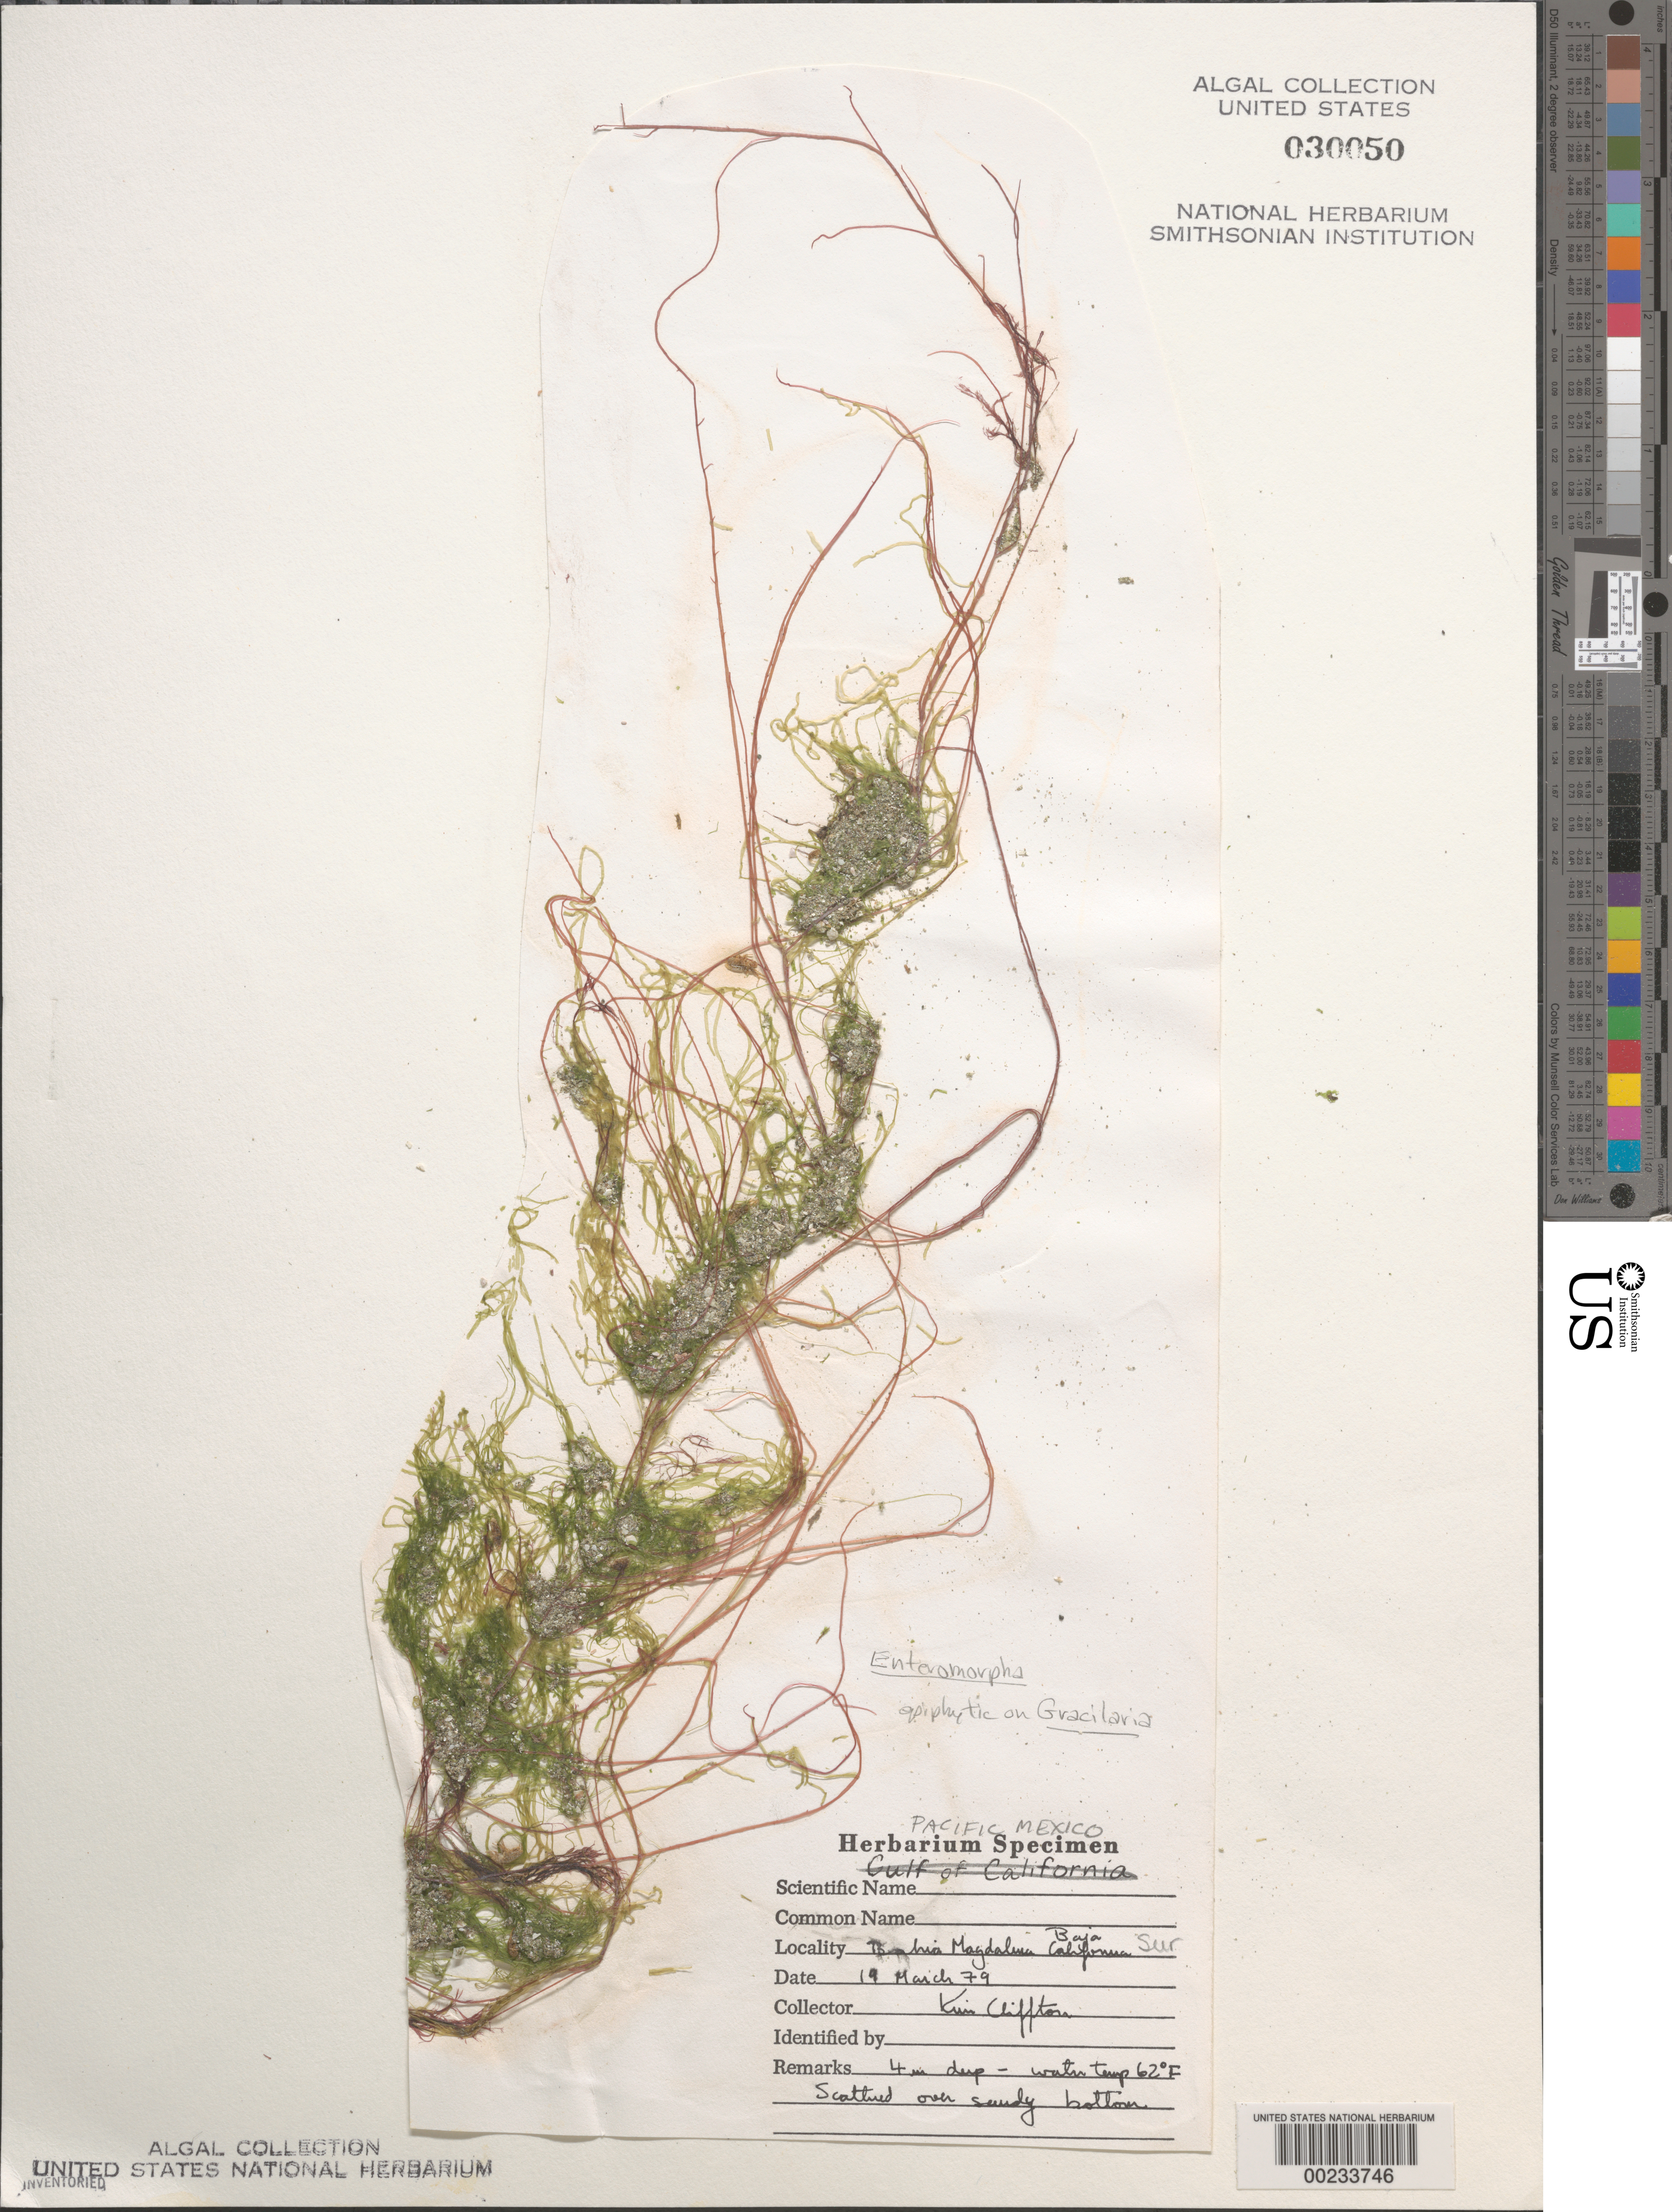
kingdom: Plantae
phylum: Chlorophyta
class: Ulvophyceae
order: Ulvales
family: Ulvaceae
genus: Ulva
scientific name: Ulva sp.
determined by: Algae name updating Project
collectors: K. Cliffton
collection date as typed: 19 Mar 1979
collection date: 1979-03-19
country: Mexico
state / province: Baja California Sur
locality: Bahia Magdalena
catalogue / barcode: US 30050